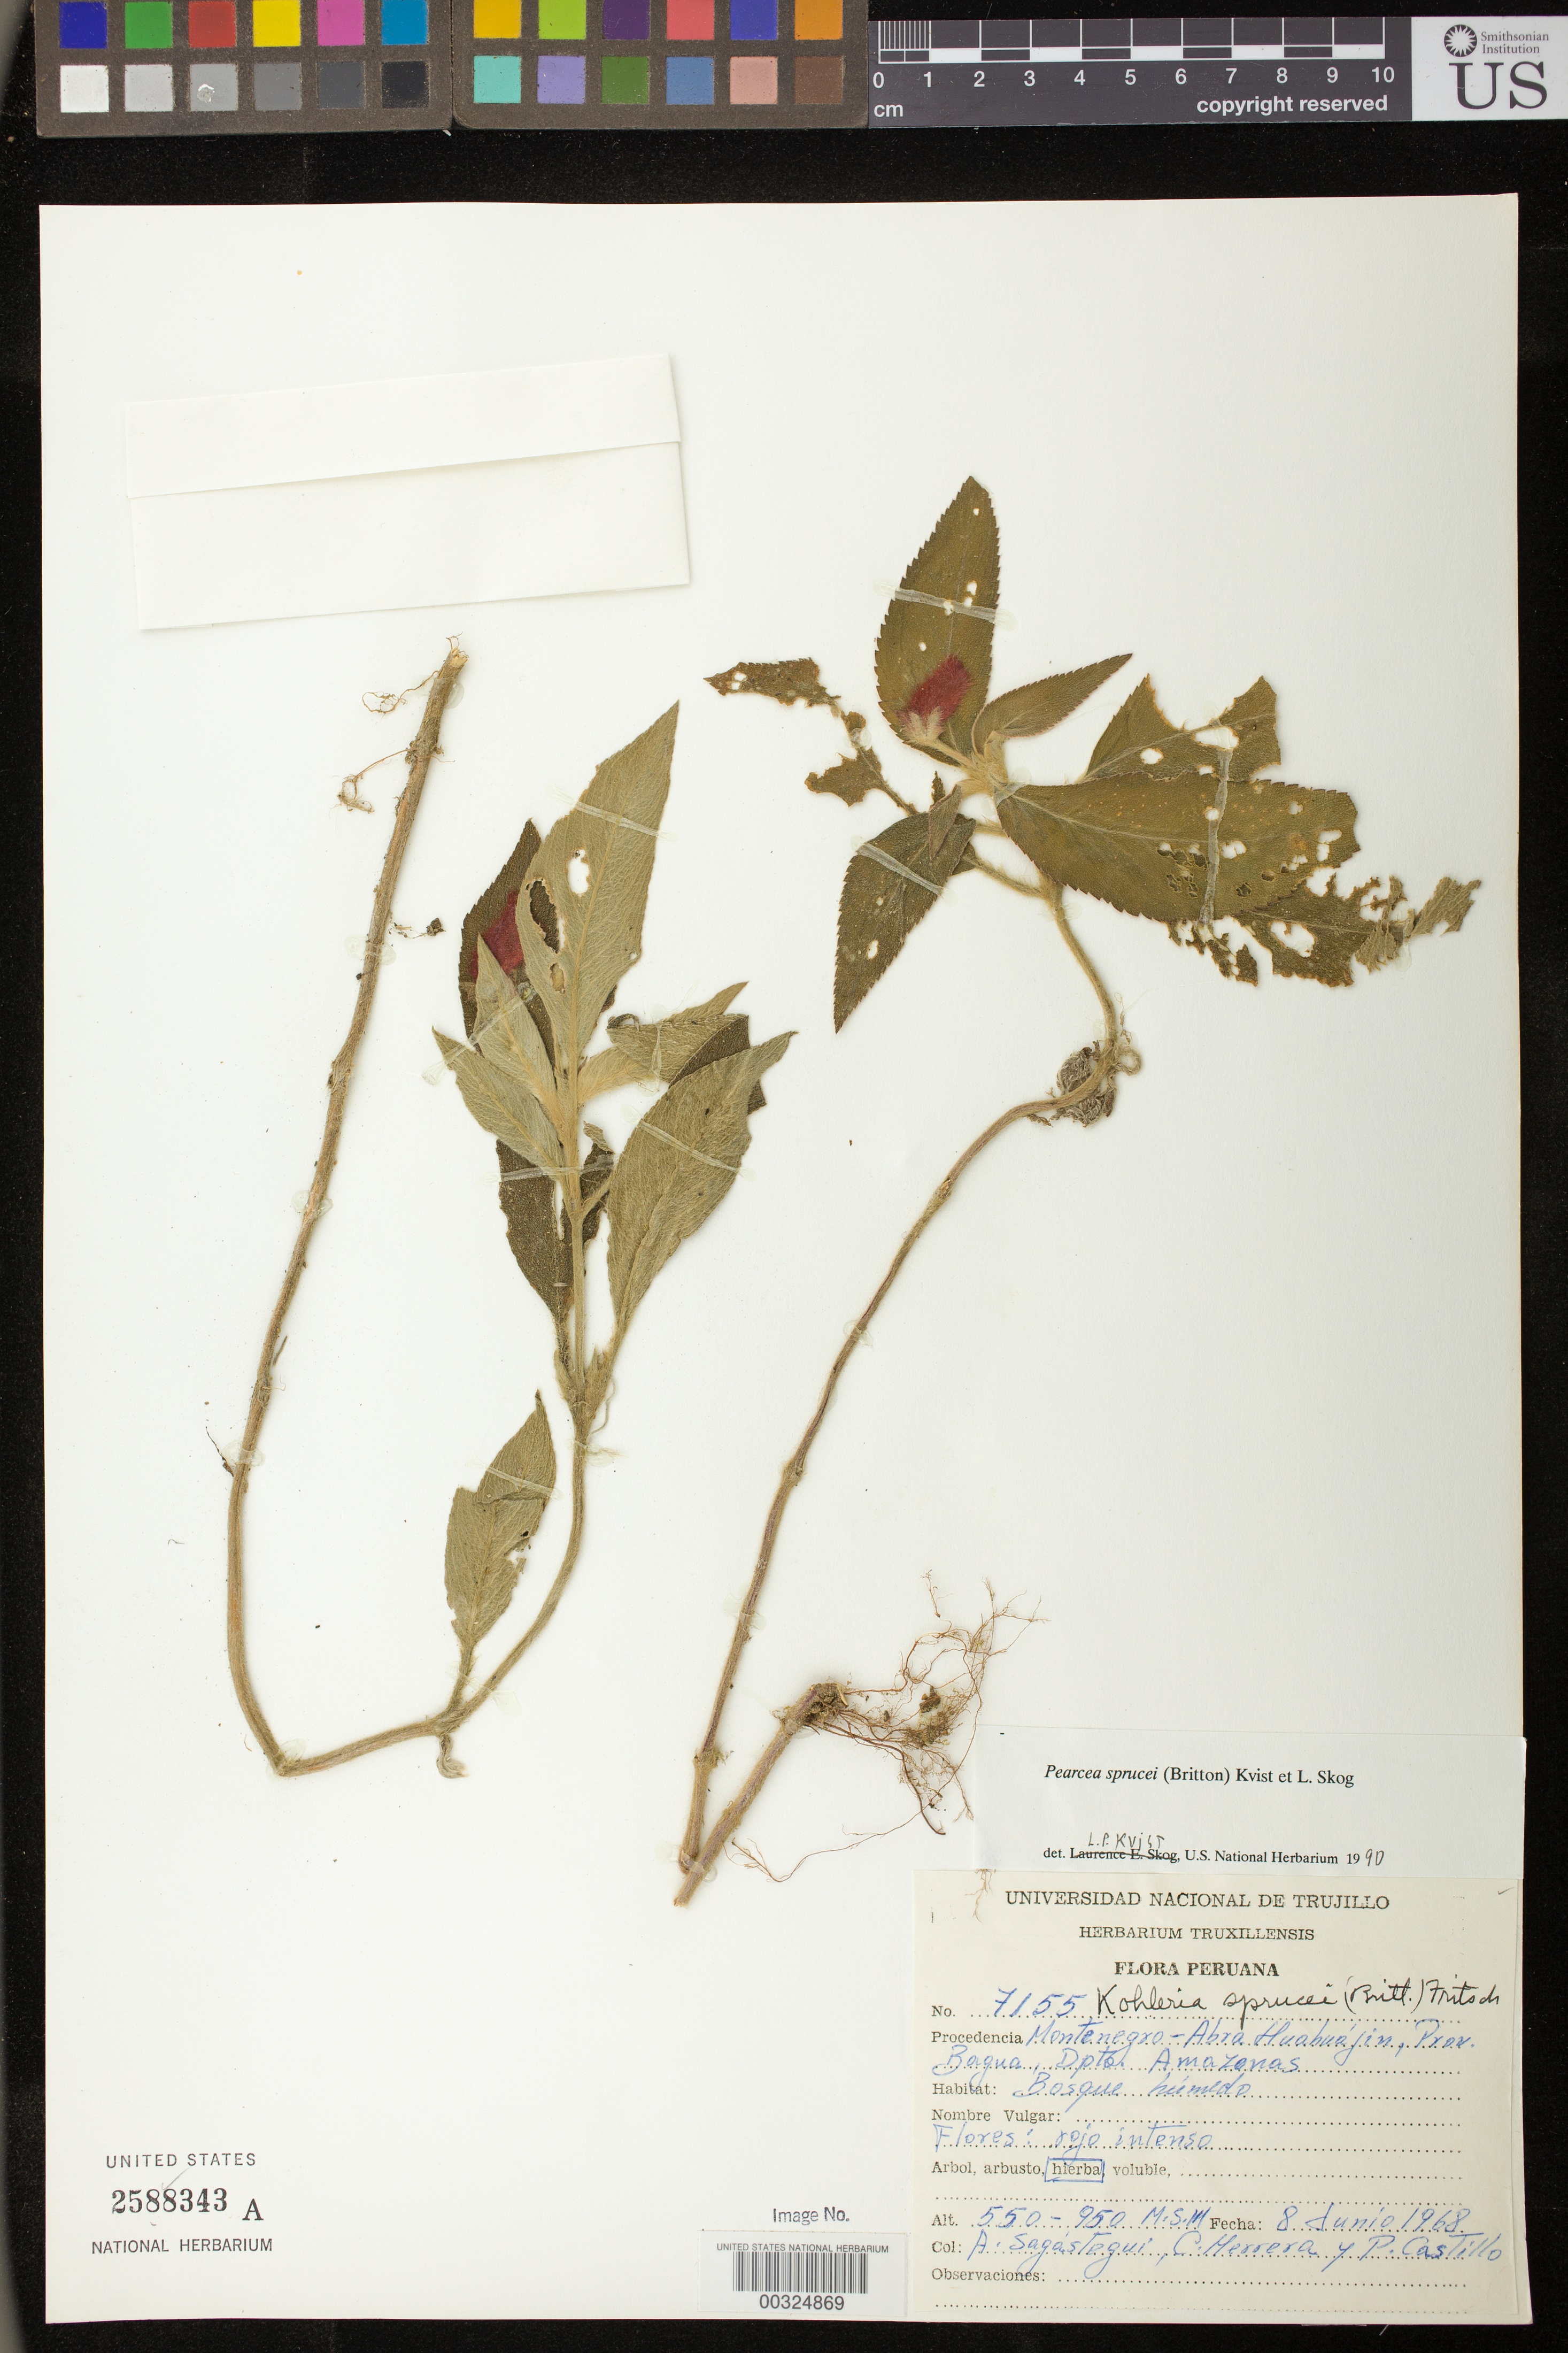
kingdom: Plantae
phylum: Tracheophyta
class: Magnoliopsida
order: Lamiales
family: Gesneriaceae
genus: Pearcea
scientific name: Pearcea sprucei var. sprucei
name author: (Britton ex Rusby) L.P. Kvist & L.E. Skog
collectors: A. Sagástegui A., C. Herrera & P. Castillo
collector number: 7155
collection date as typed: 08 Jun 1968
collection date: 1968-06-08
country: Peru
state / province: Amazonas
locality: Prov. Bagua; Montenegro - Abra Huahuajin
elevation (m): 550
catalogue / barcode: US 2588343A